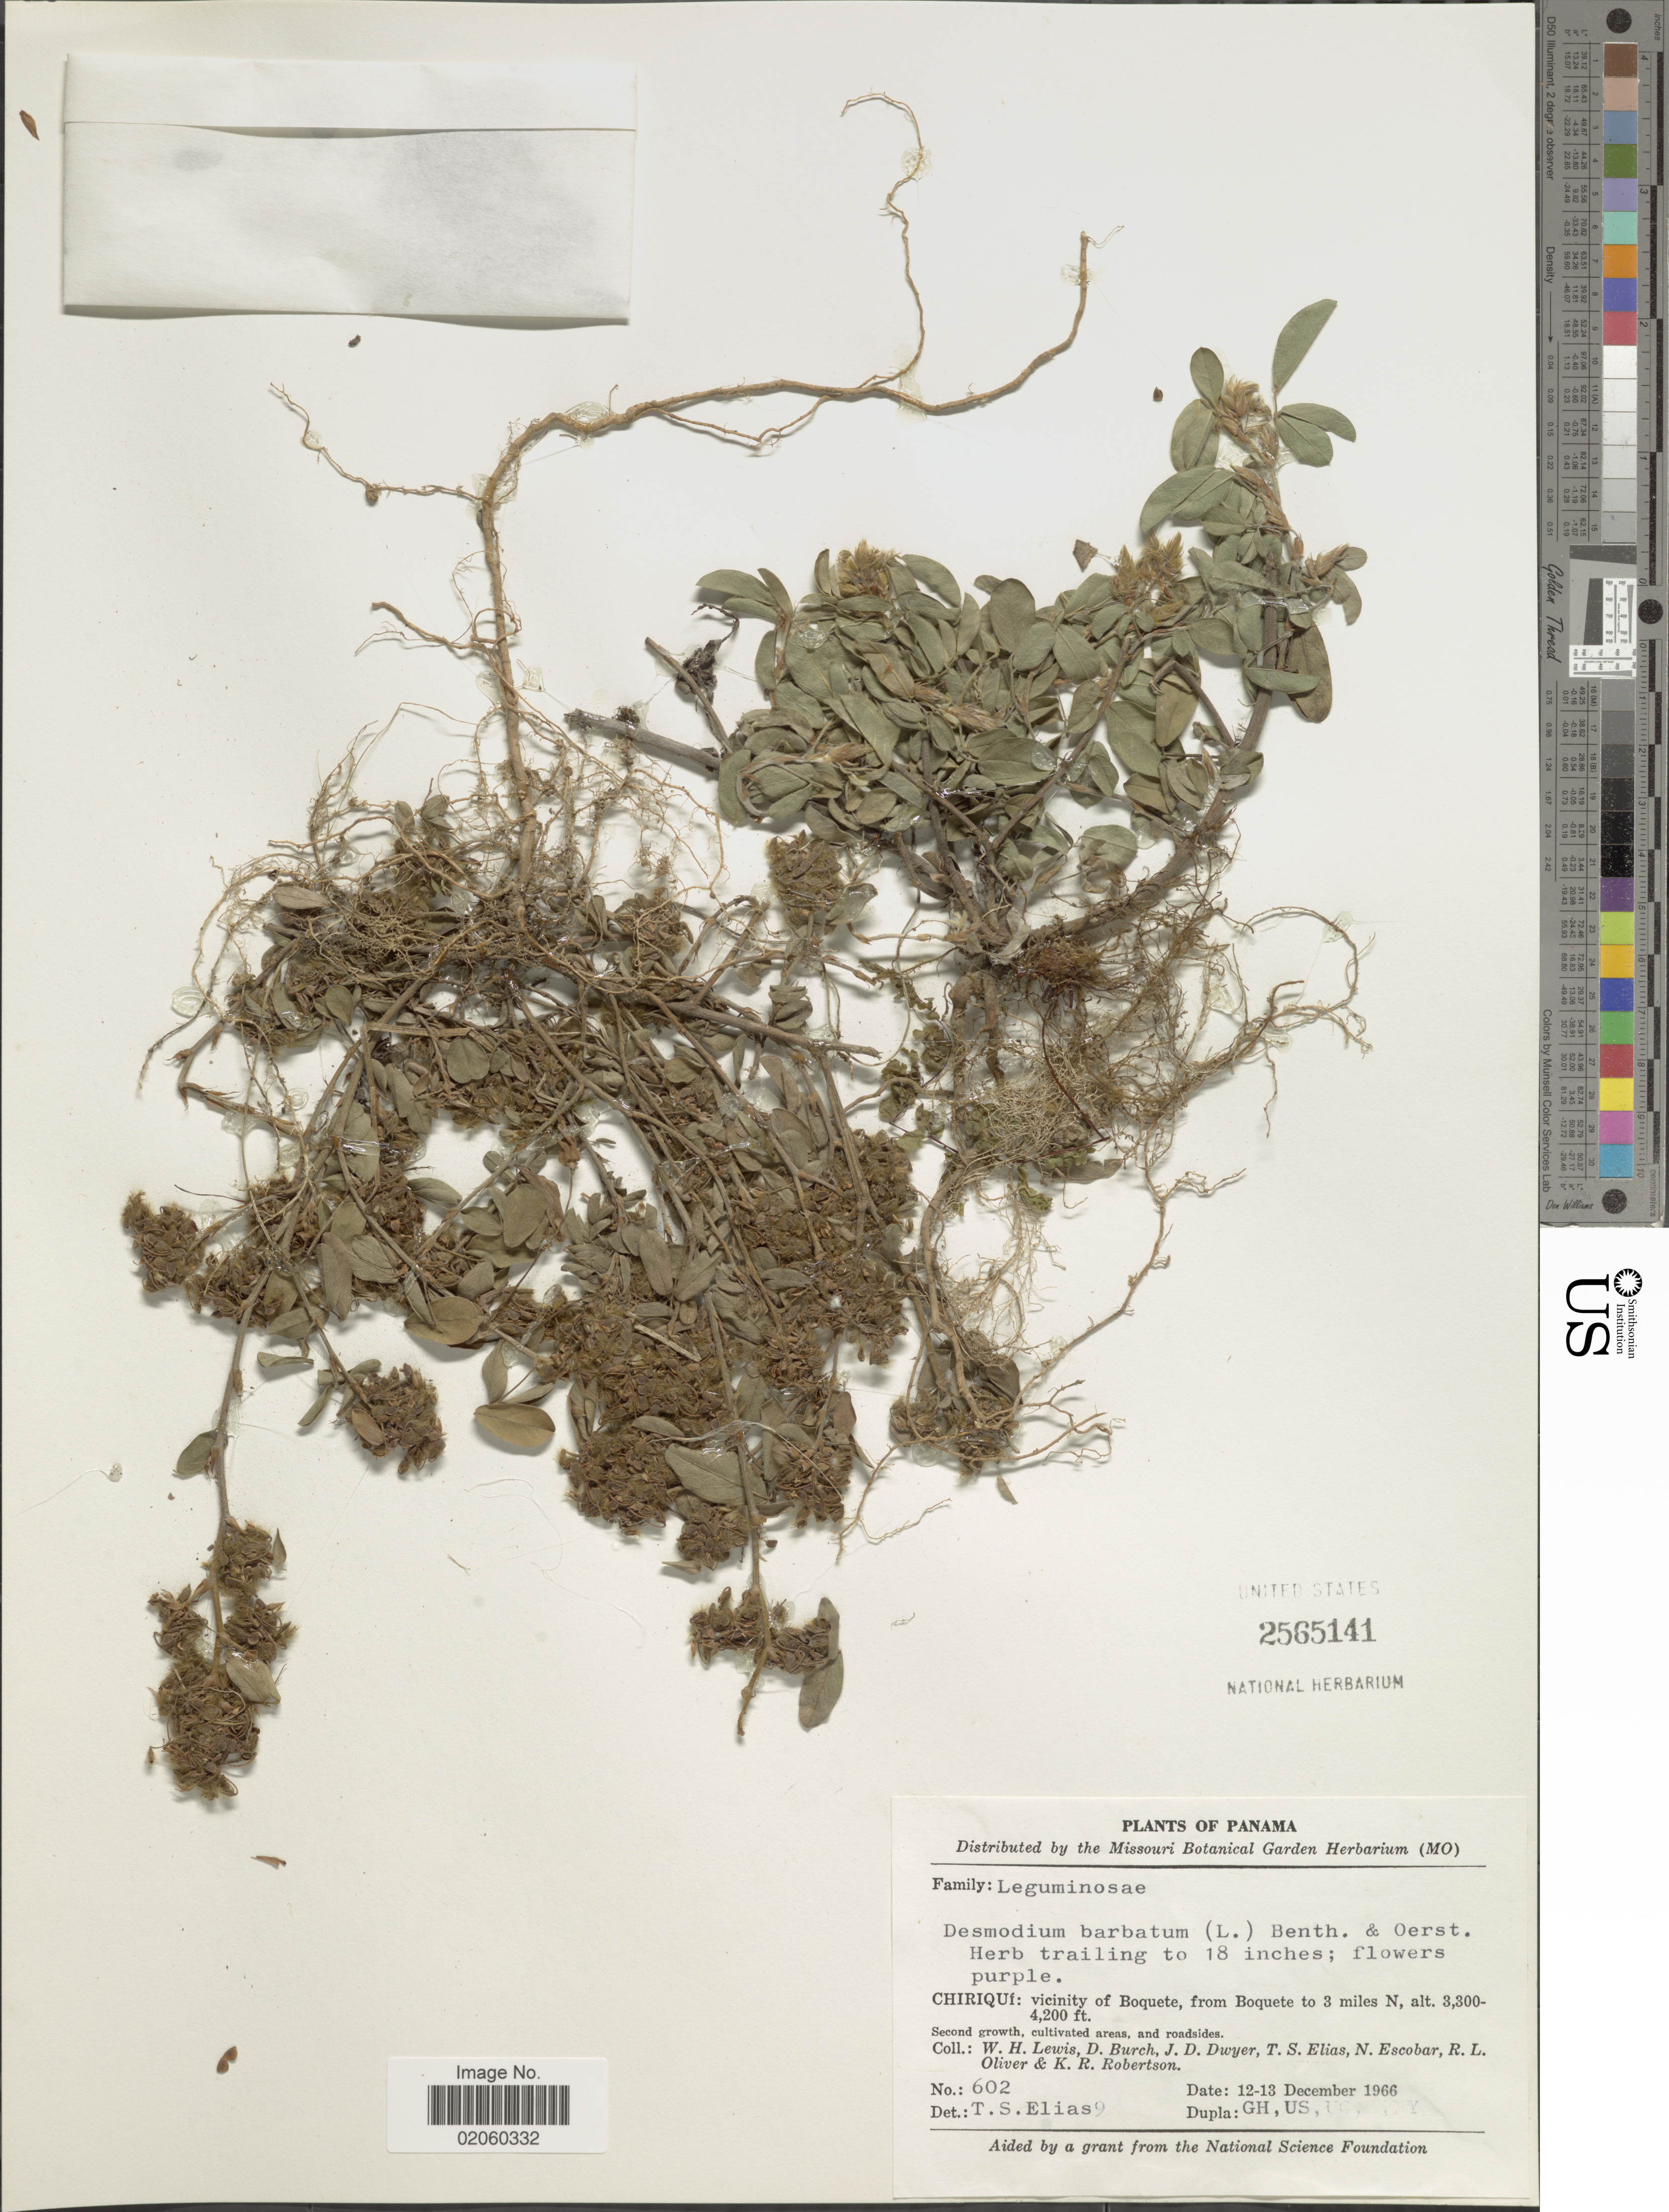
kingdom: Plantae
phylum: Tracheophyta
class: Magnoliopsida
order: Fabales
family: Fabaceae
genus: Grona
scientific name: Grona barbata var. barbata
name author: (L.) H. Ohashi & K. Ohashi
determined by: Strong, Mark T., (BOT), Smithsonian Institution - National Museum of Natural History (UNITED STATES)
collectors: W. H. Lewis, D. Burch, J. D. Dwyer, T. S. Elias & et al.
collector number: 602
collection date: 1966-12-12/1966-12-13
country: Panama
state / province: Chiriqui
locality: Vicinity of Boquete, from Boquete to 3 miles N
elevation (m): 1280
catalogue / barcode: US 2565141